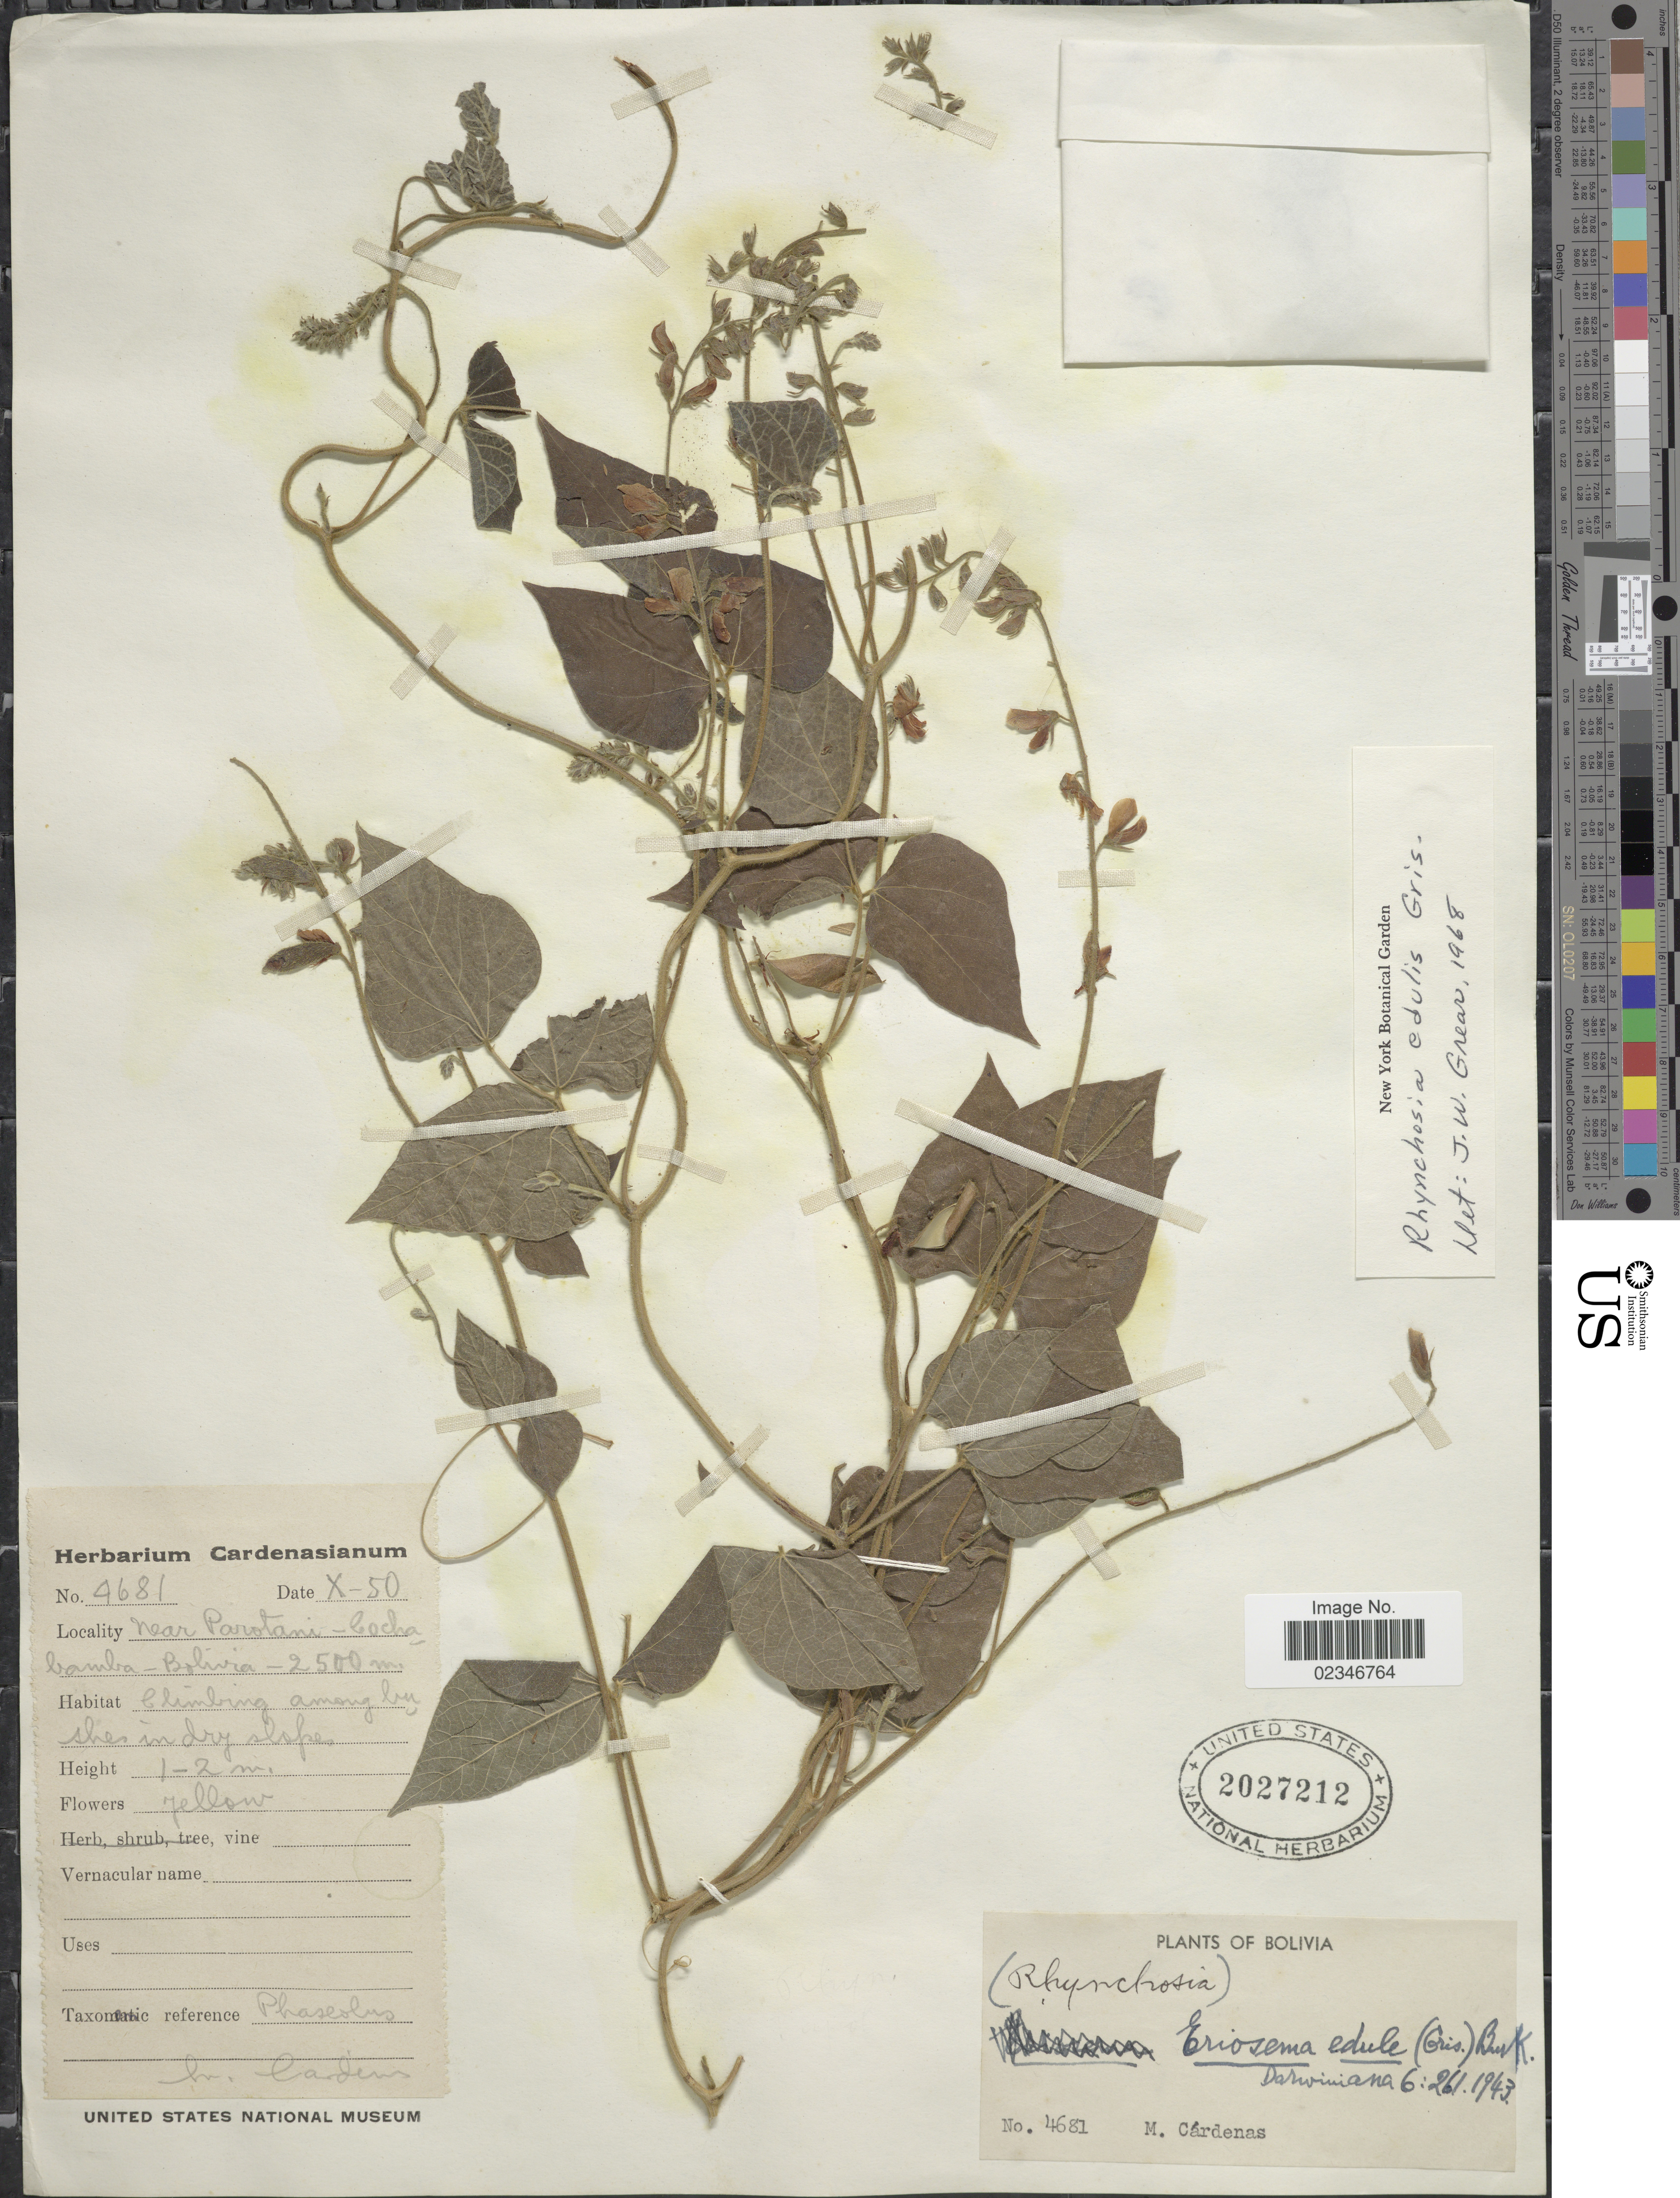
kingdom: Plantae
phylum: Tracheophyta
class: Magnoliopsida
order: Fabales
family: Fabaceae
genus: Rhynchosia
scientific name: Rhynchosia edulis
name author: Griseb.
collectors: M. Cárdenas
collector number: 4681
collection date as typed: Transcribed d/m/y: /10/50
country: Bolivia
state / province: Cochabamba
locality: Near Parotani, Cochabamba, Bolivia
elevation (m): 2500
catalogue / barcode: US 2027212